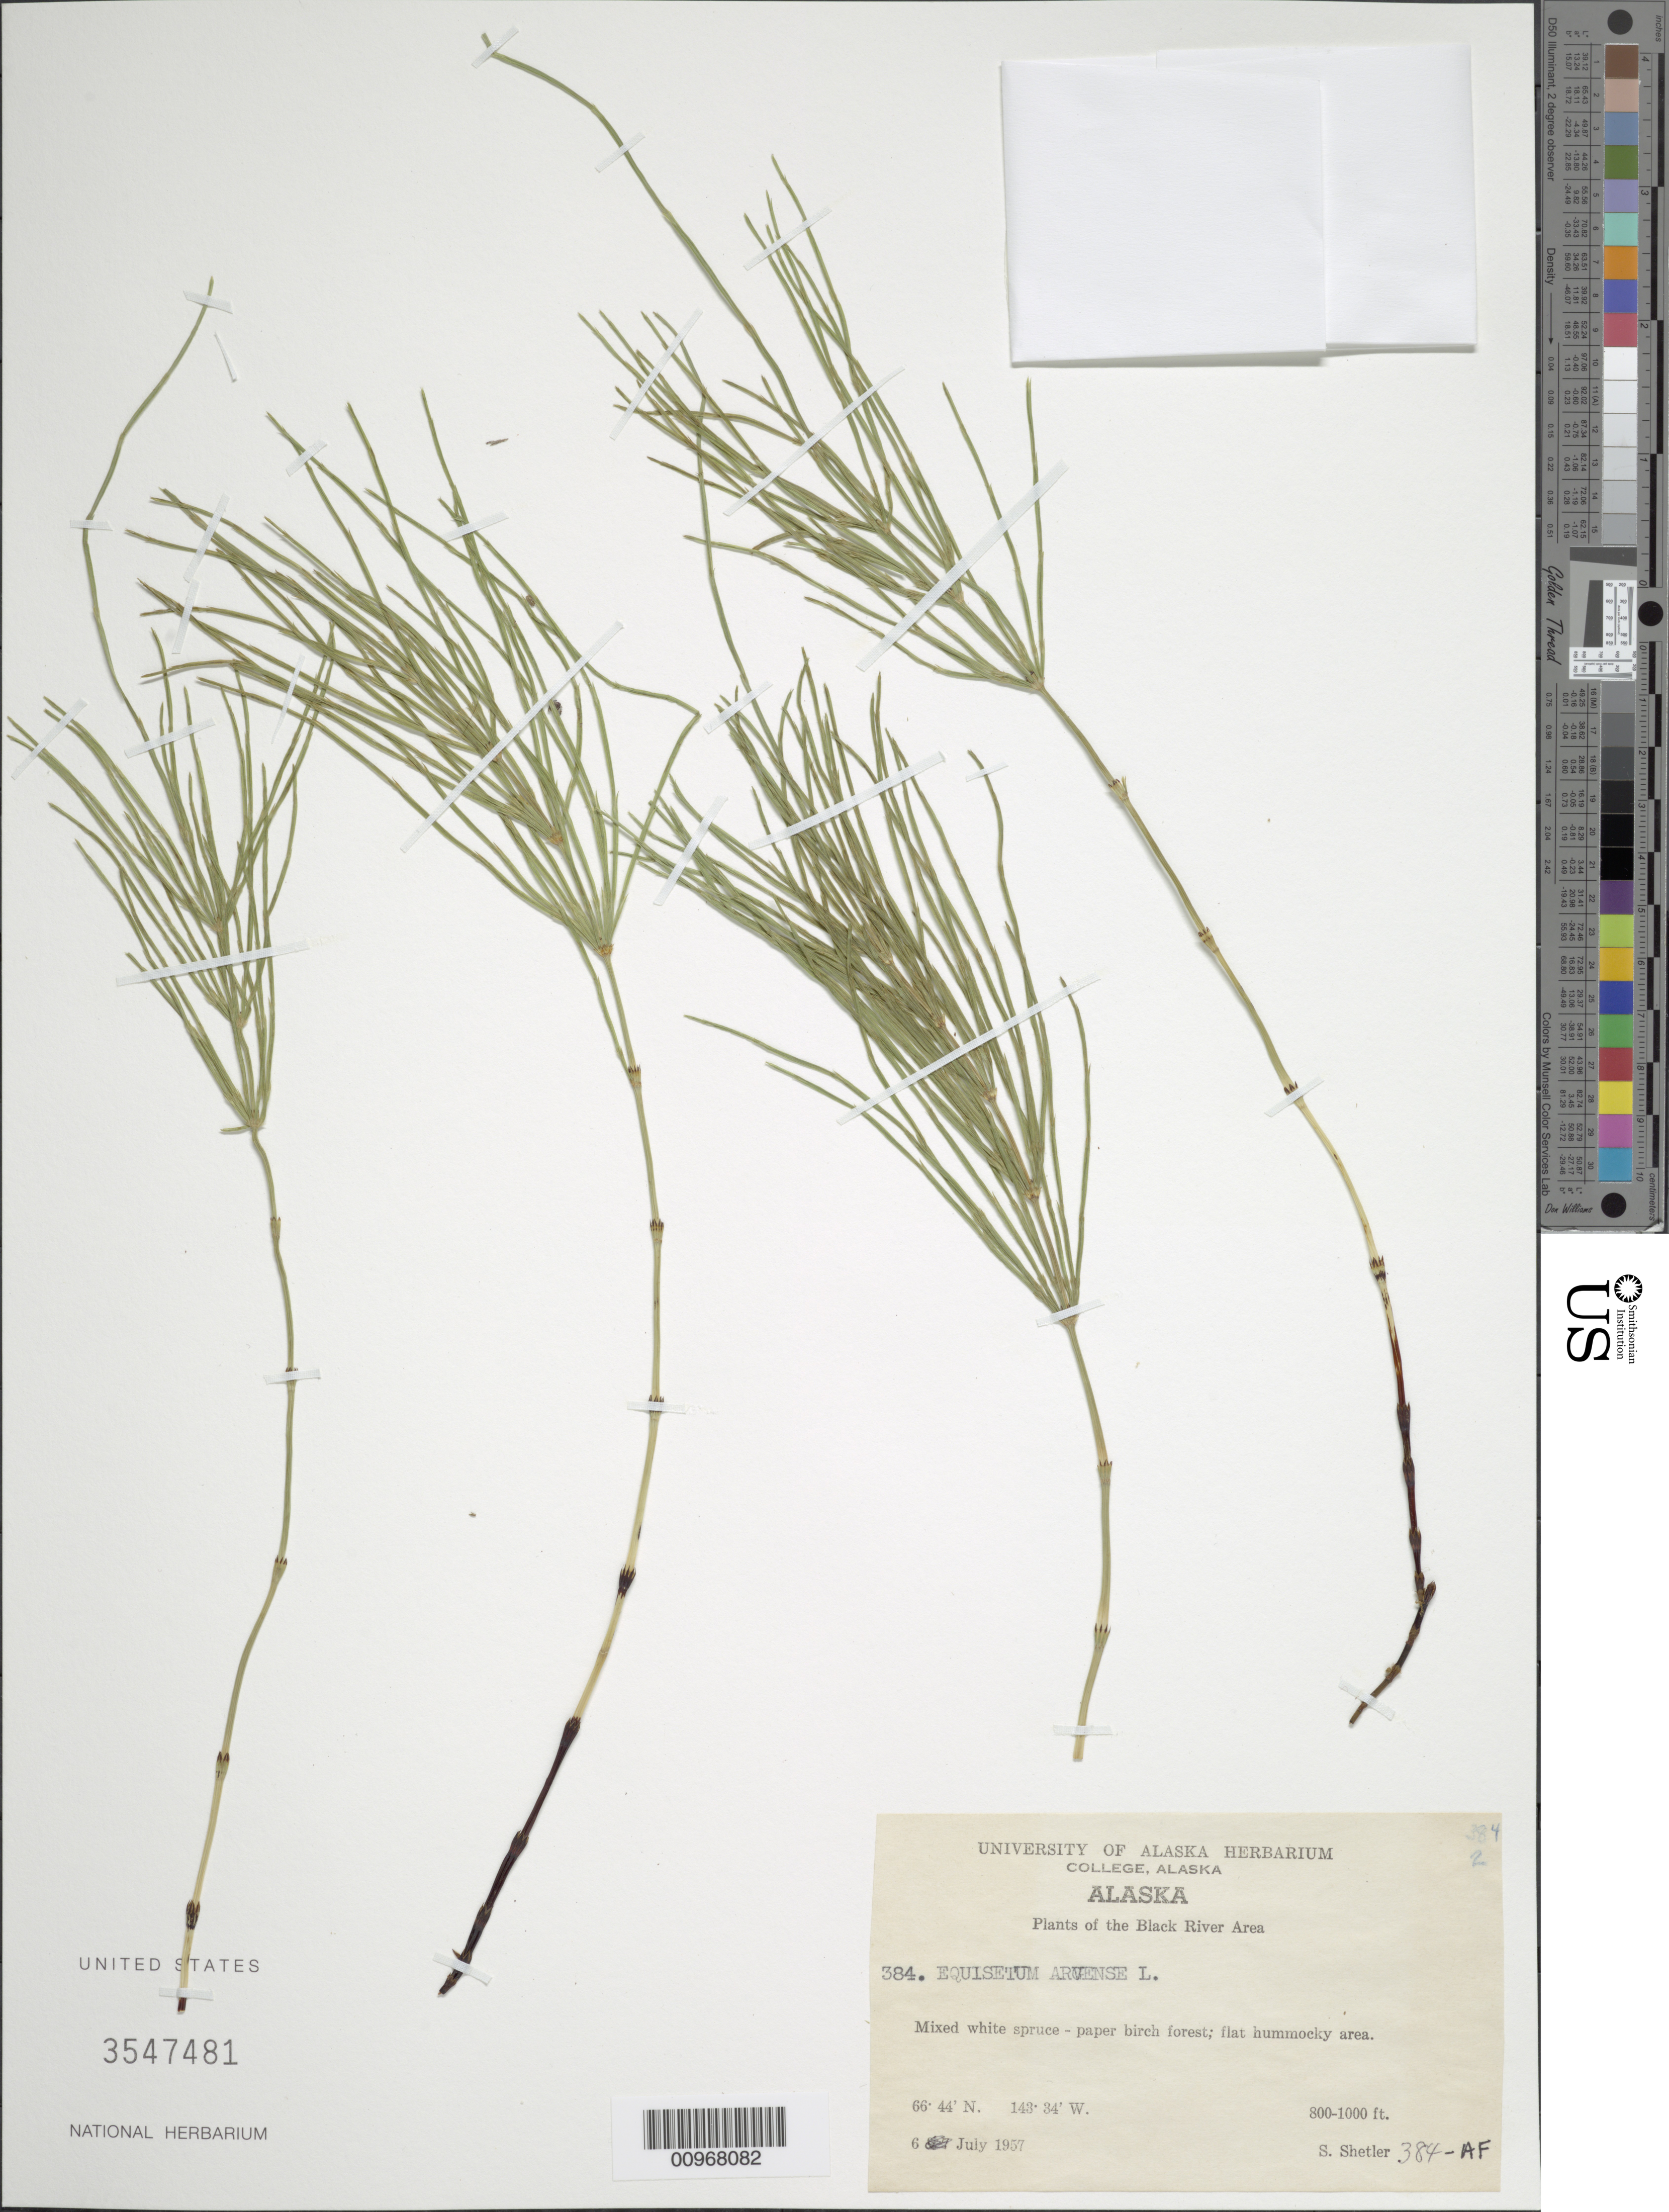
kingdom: Plantae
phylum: Tracheophyta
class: Polypodiopsida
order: Equisetales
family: Equisetaceae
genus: Equisetum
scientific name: Equisetum arvense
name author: L.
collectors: S. Shetler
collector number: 384-AF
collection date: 1957-07-06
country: United States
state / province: Alaska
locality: Black River Area.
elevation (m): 244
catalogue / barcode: US 3547481